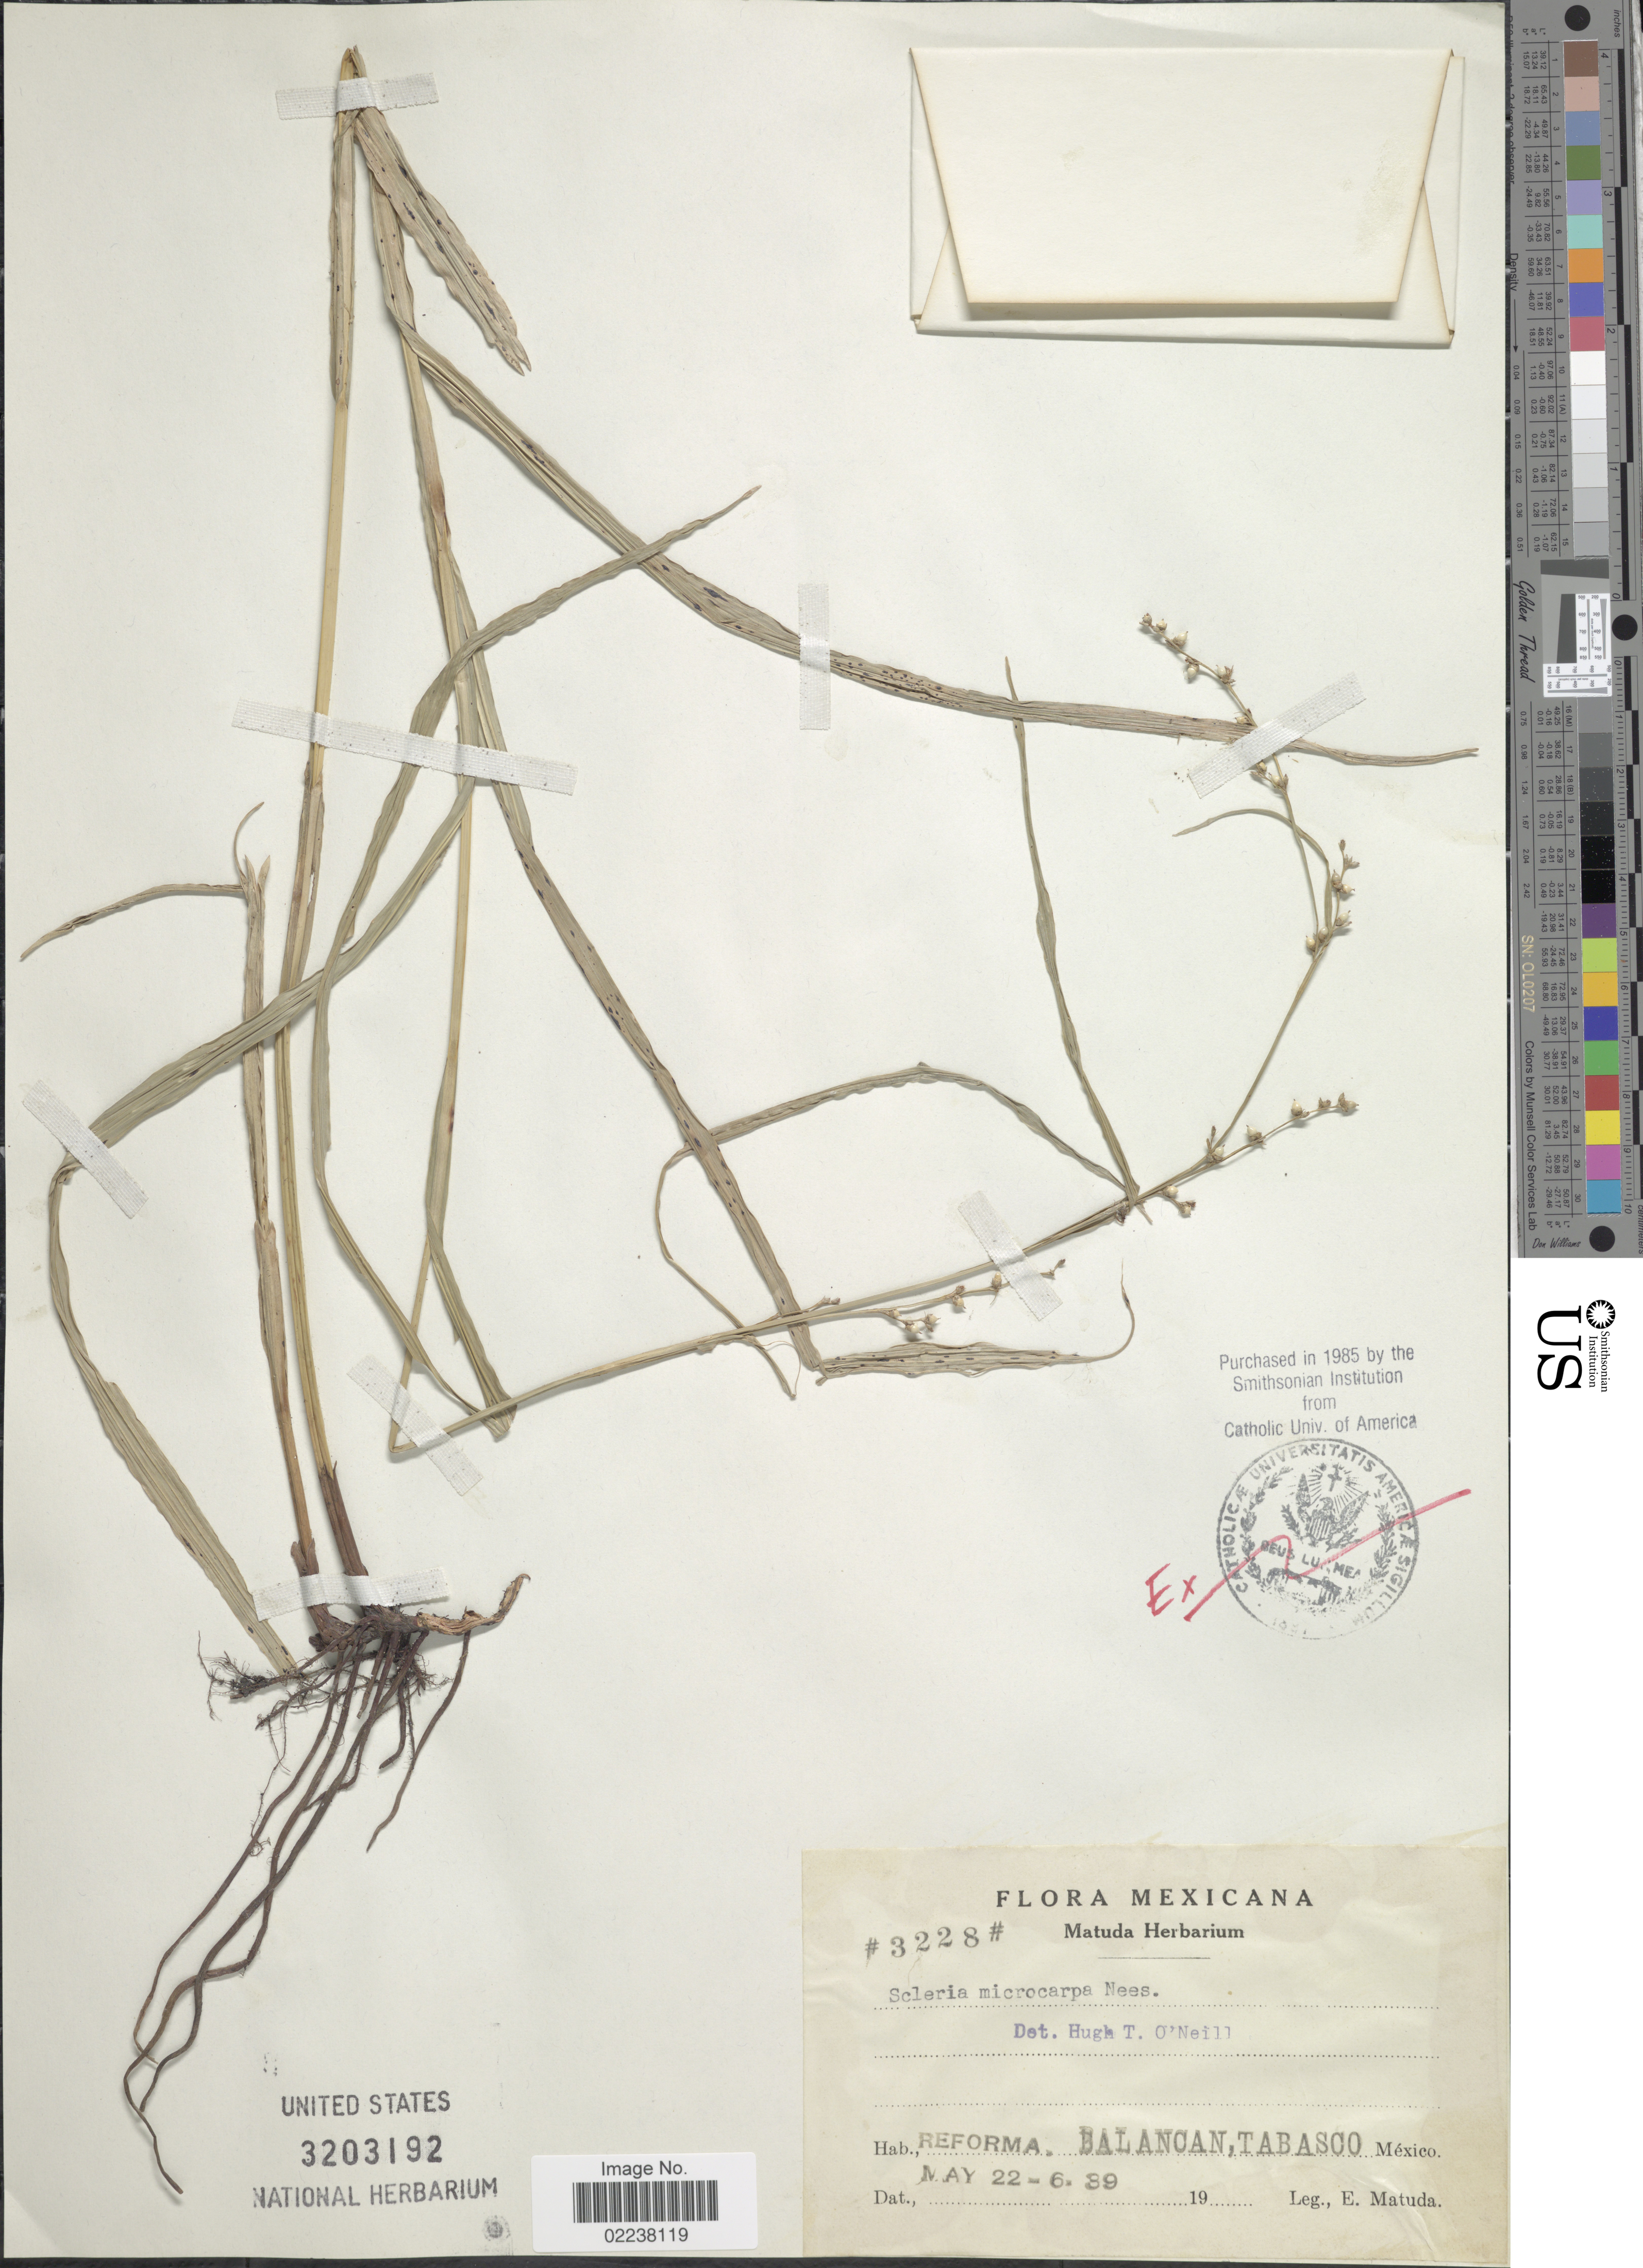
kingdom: Plantae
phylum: Tracheophyta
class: Liliopsida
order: Poales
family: Cyperaceae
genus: Scleria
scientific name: Scleria microcarpa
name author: Nees ex Kunth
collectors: E. Matuda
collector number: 3228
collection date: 1939-05-06/1939-05-22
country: Mexico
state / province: Tabasco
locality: Reforma, Balancan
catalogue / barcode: US 3203192